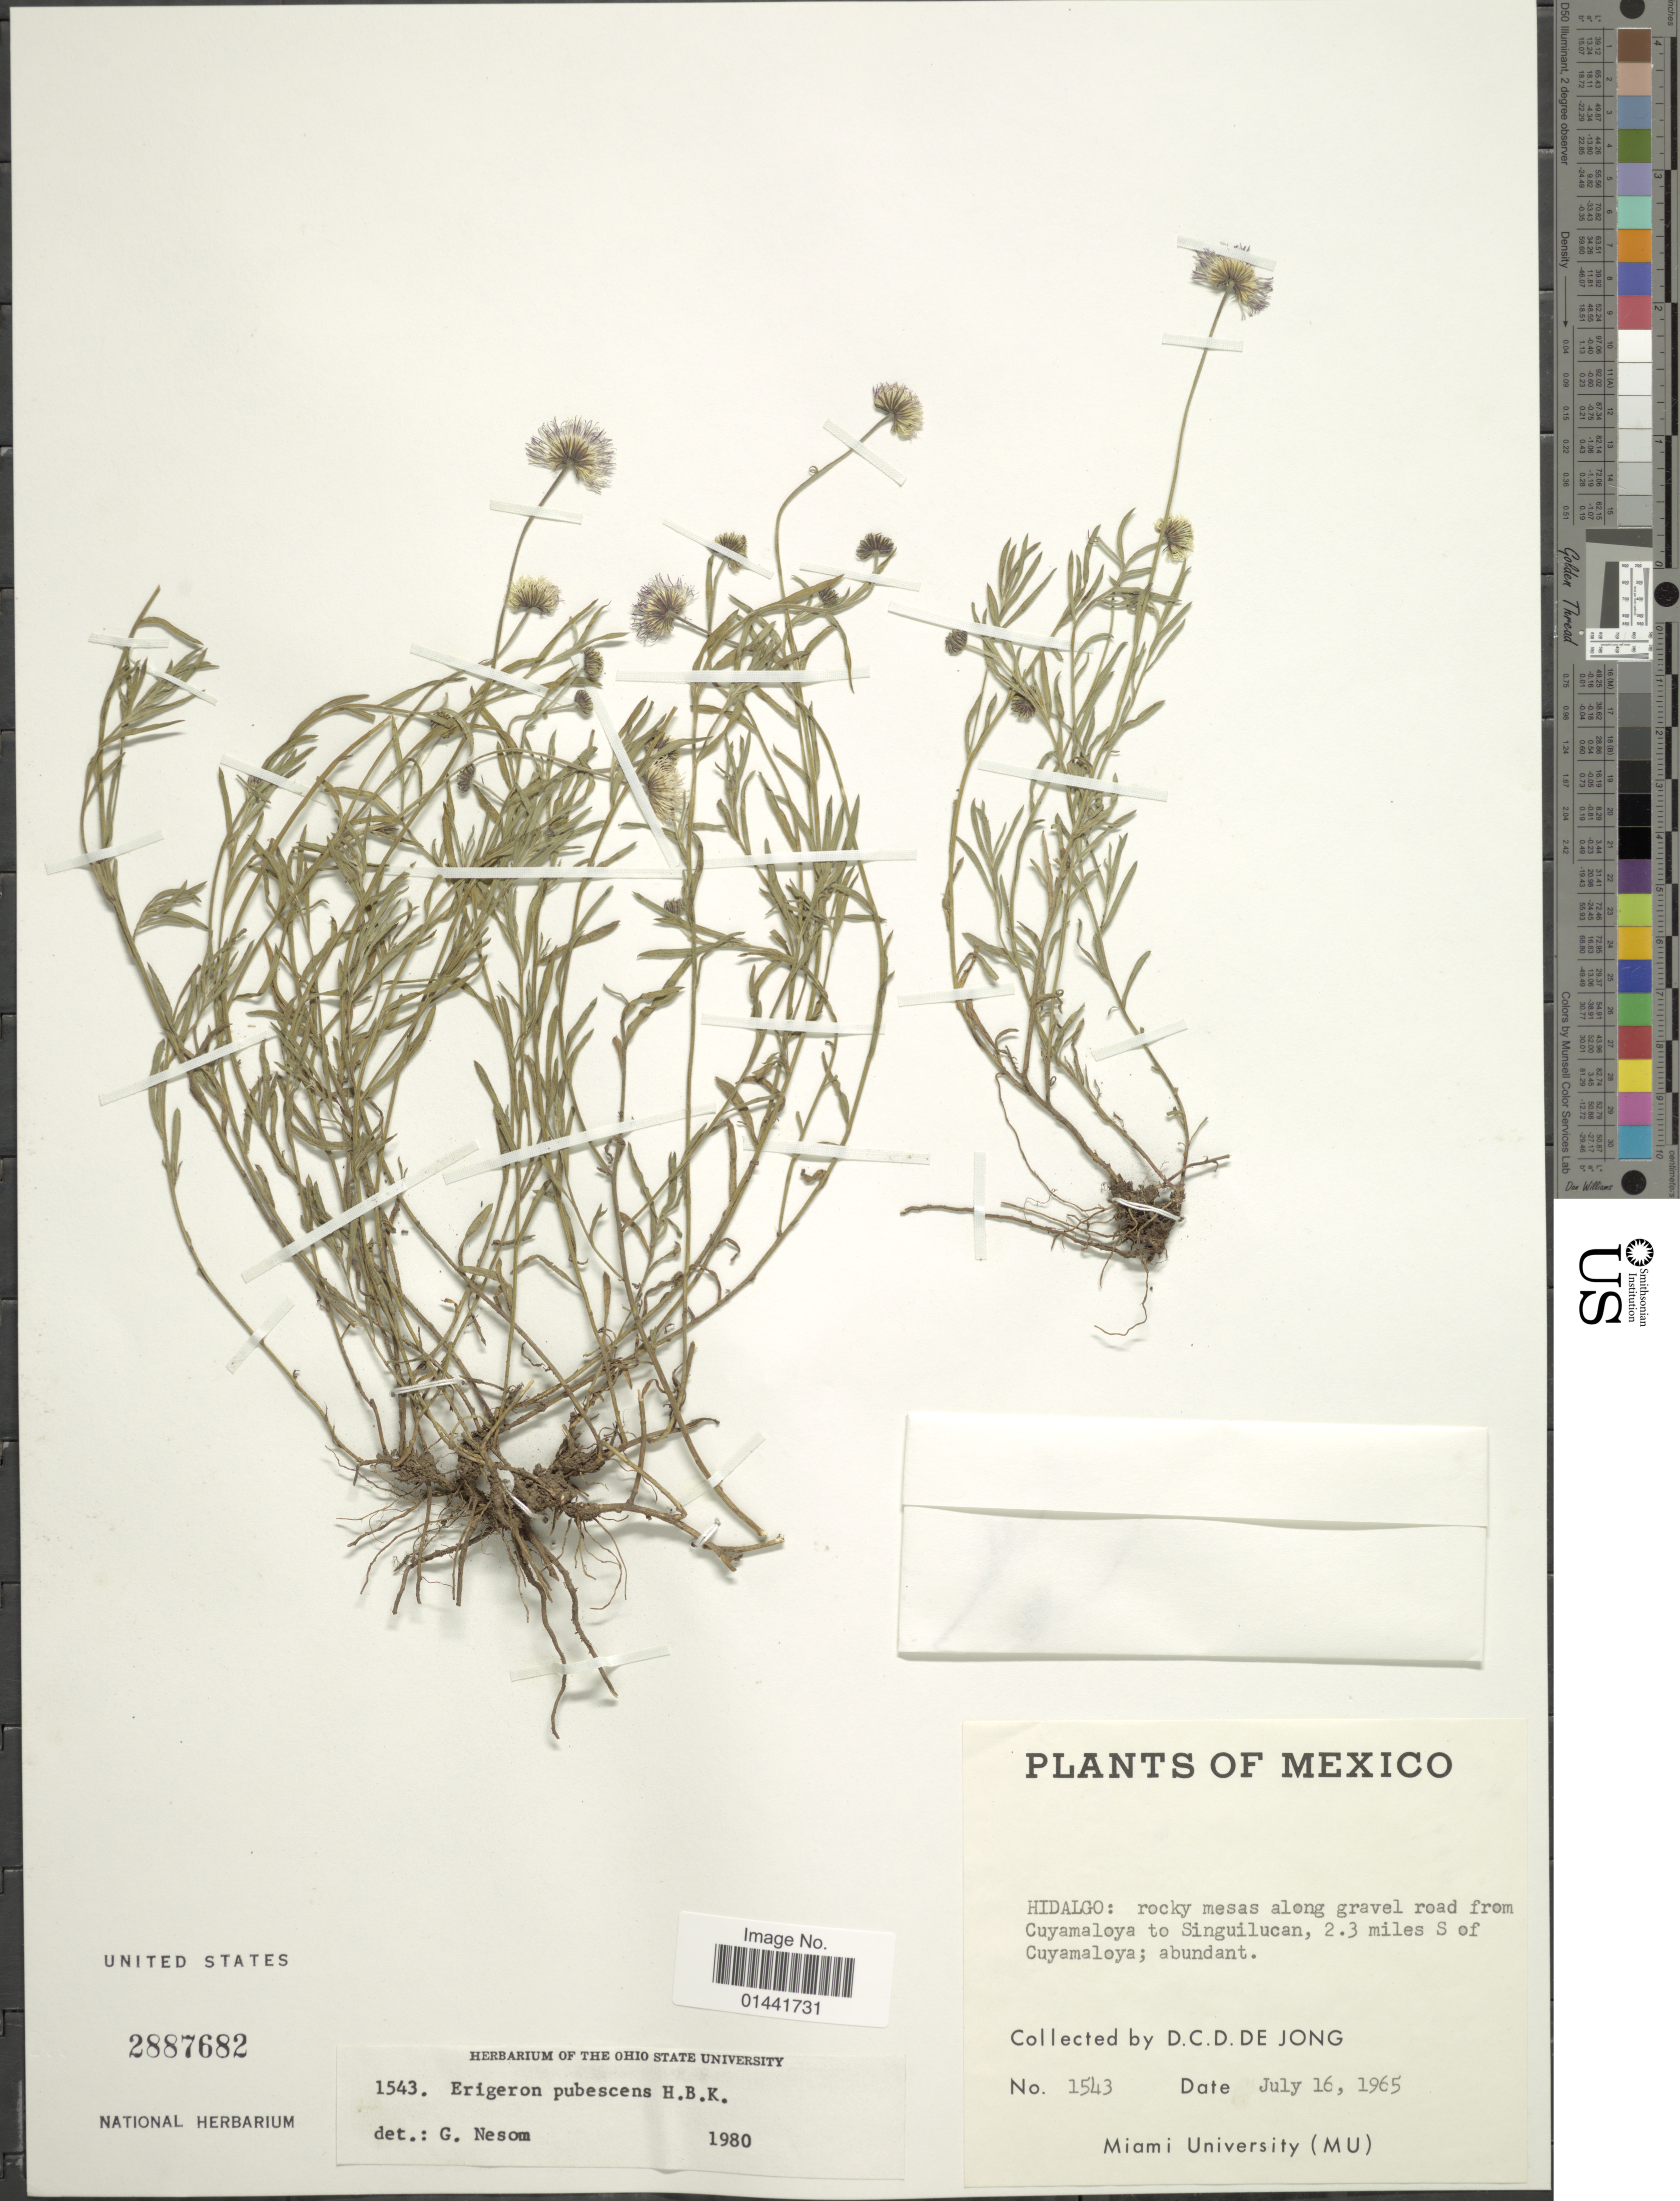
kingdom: Plantae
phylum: Tracheophyta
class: Magnoliopsida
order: Asterales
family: Asteraceae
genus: Erigeron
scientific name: Erigeron pubescens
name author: Kunth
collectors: D. De Jong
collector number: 1543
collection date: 1965-07-16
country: Mexico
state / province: Hidalgo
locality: Rocky mesas along gravel road from Cuyamaloya to Singuilucan, 2.3 miles S of Cuyamaloya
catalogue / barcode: US 2887682